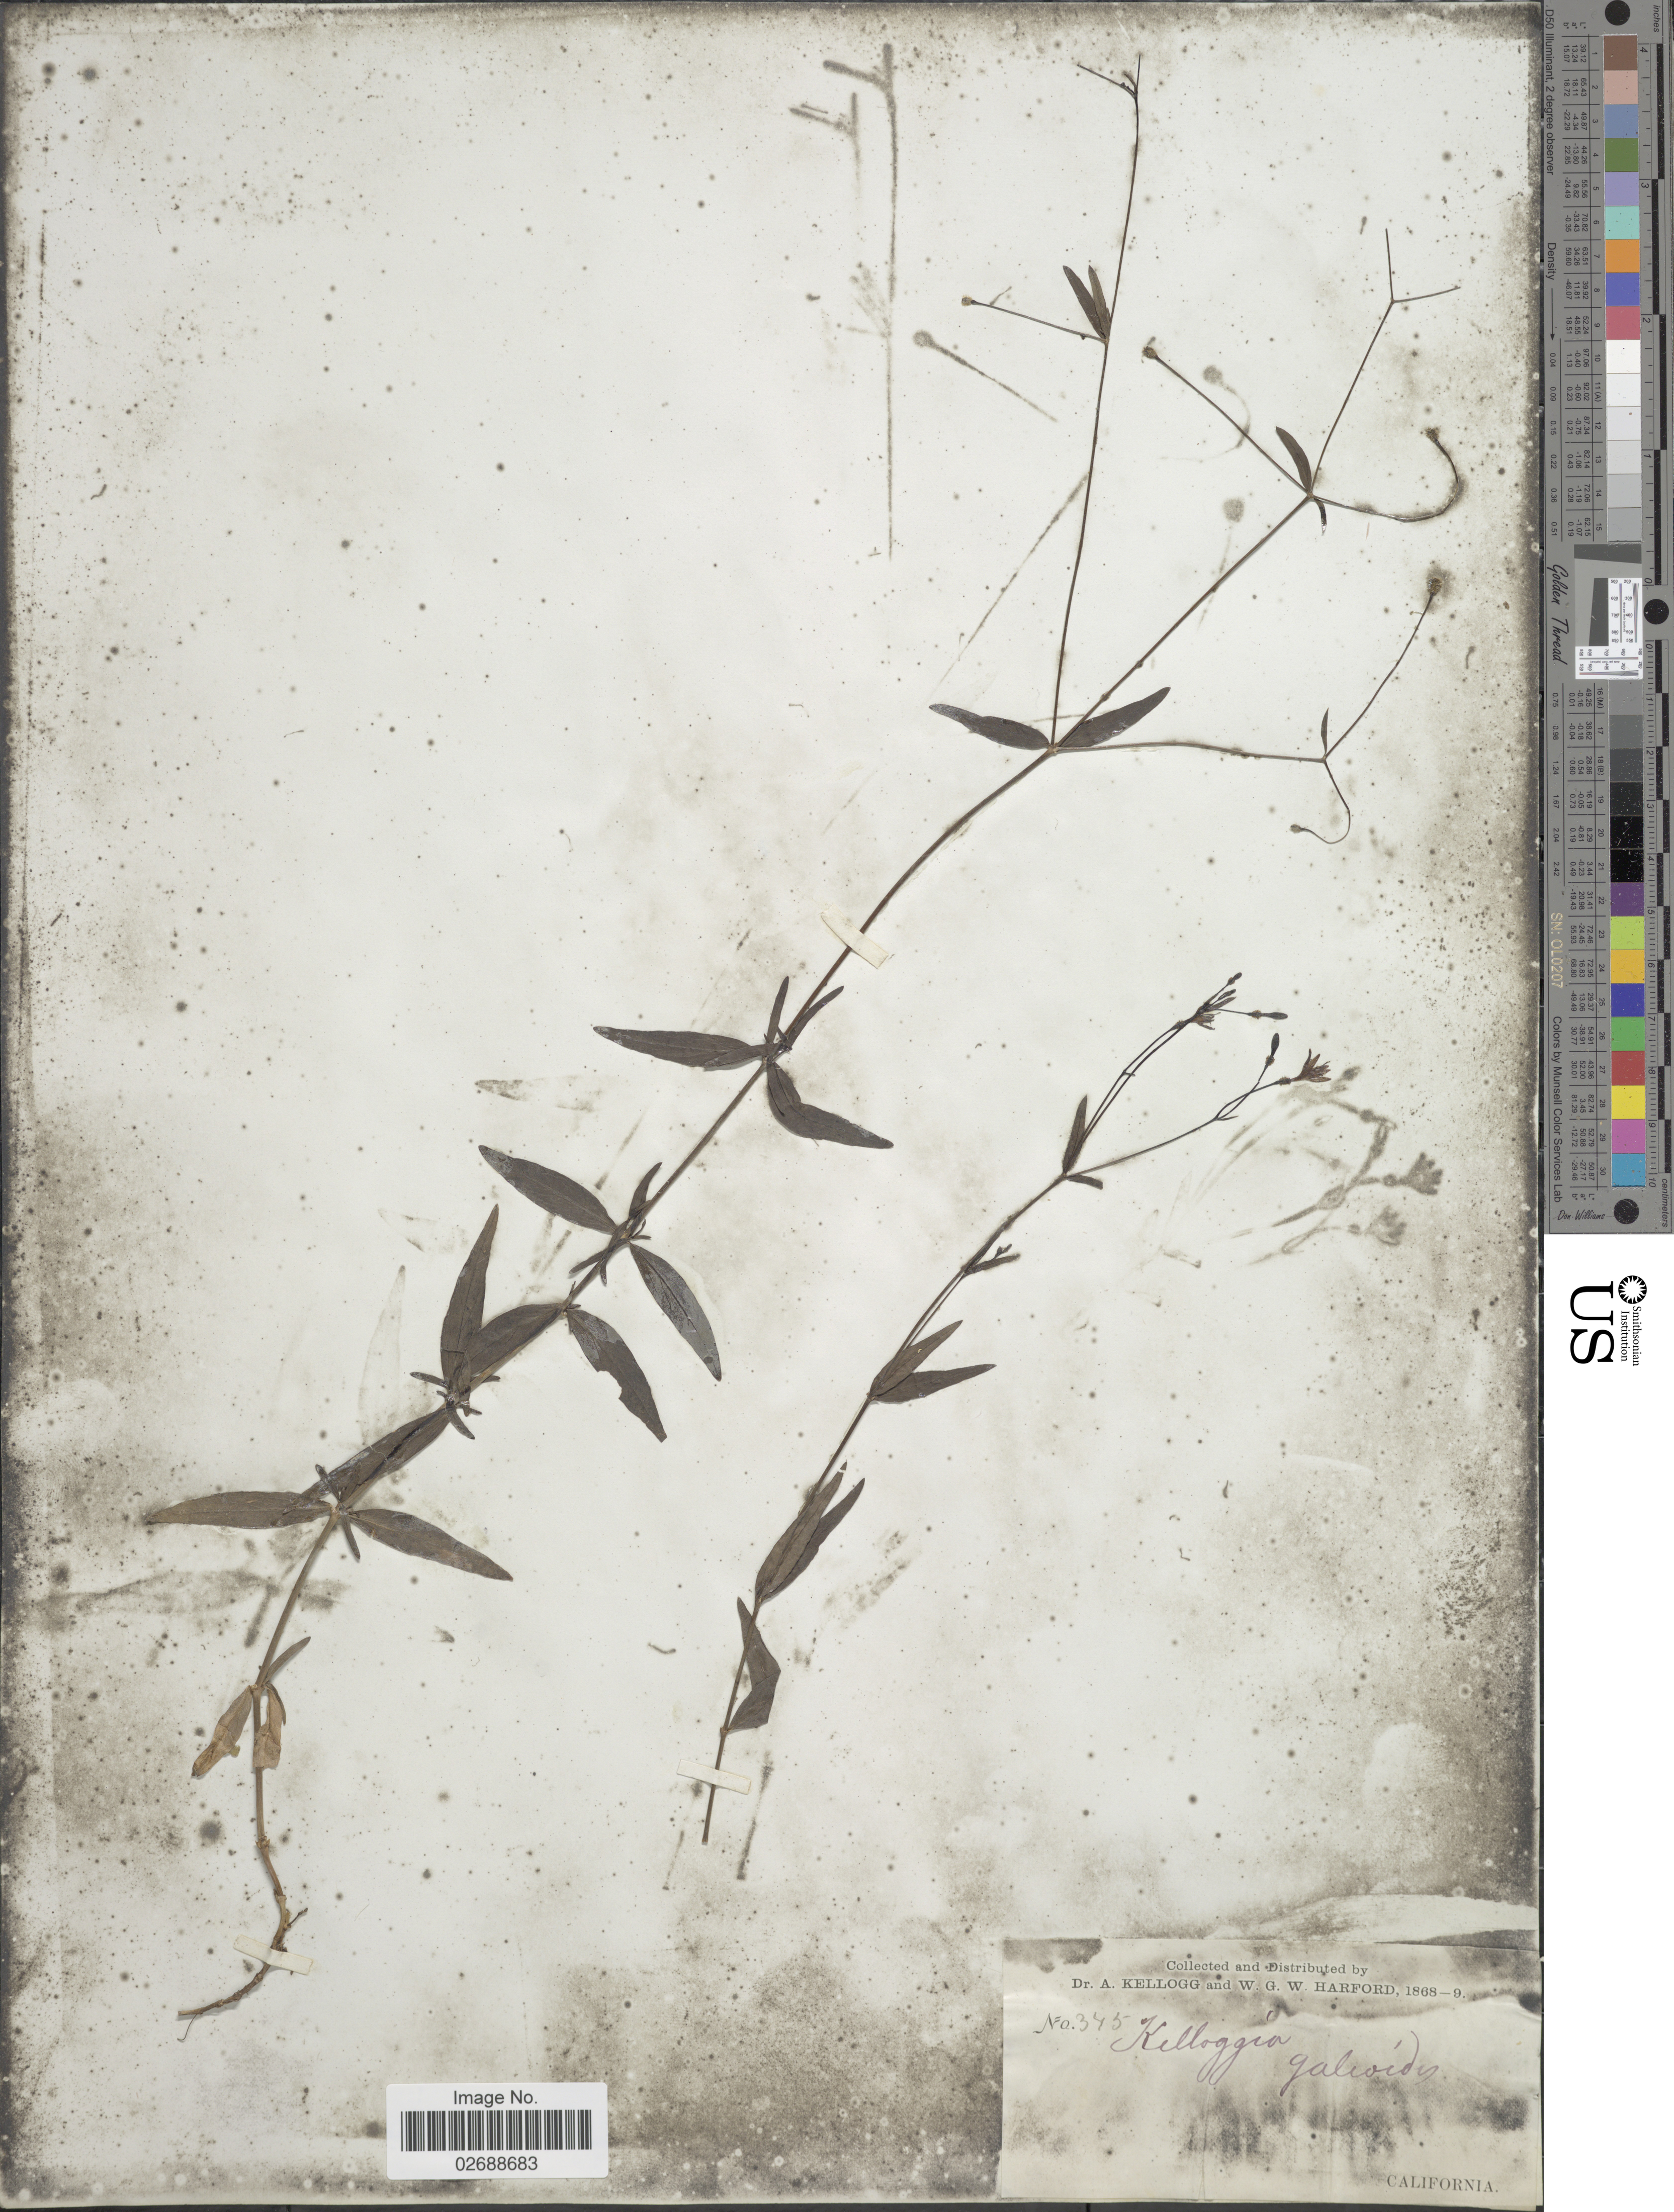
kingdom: Plantae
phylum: Tracheophyta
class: Magnoliopsida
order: Gentianales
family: Rubiaceae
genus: Kelloggia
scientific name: Kelloggia galioides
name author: Torr. in Wilkes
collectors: A. Kellog & W. G. W. Harford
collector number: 345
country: United States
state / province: California